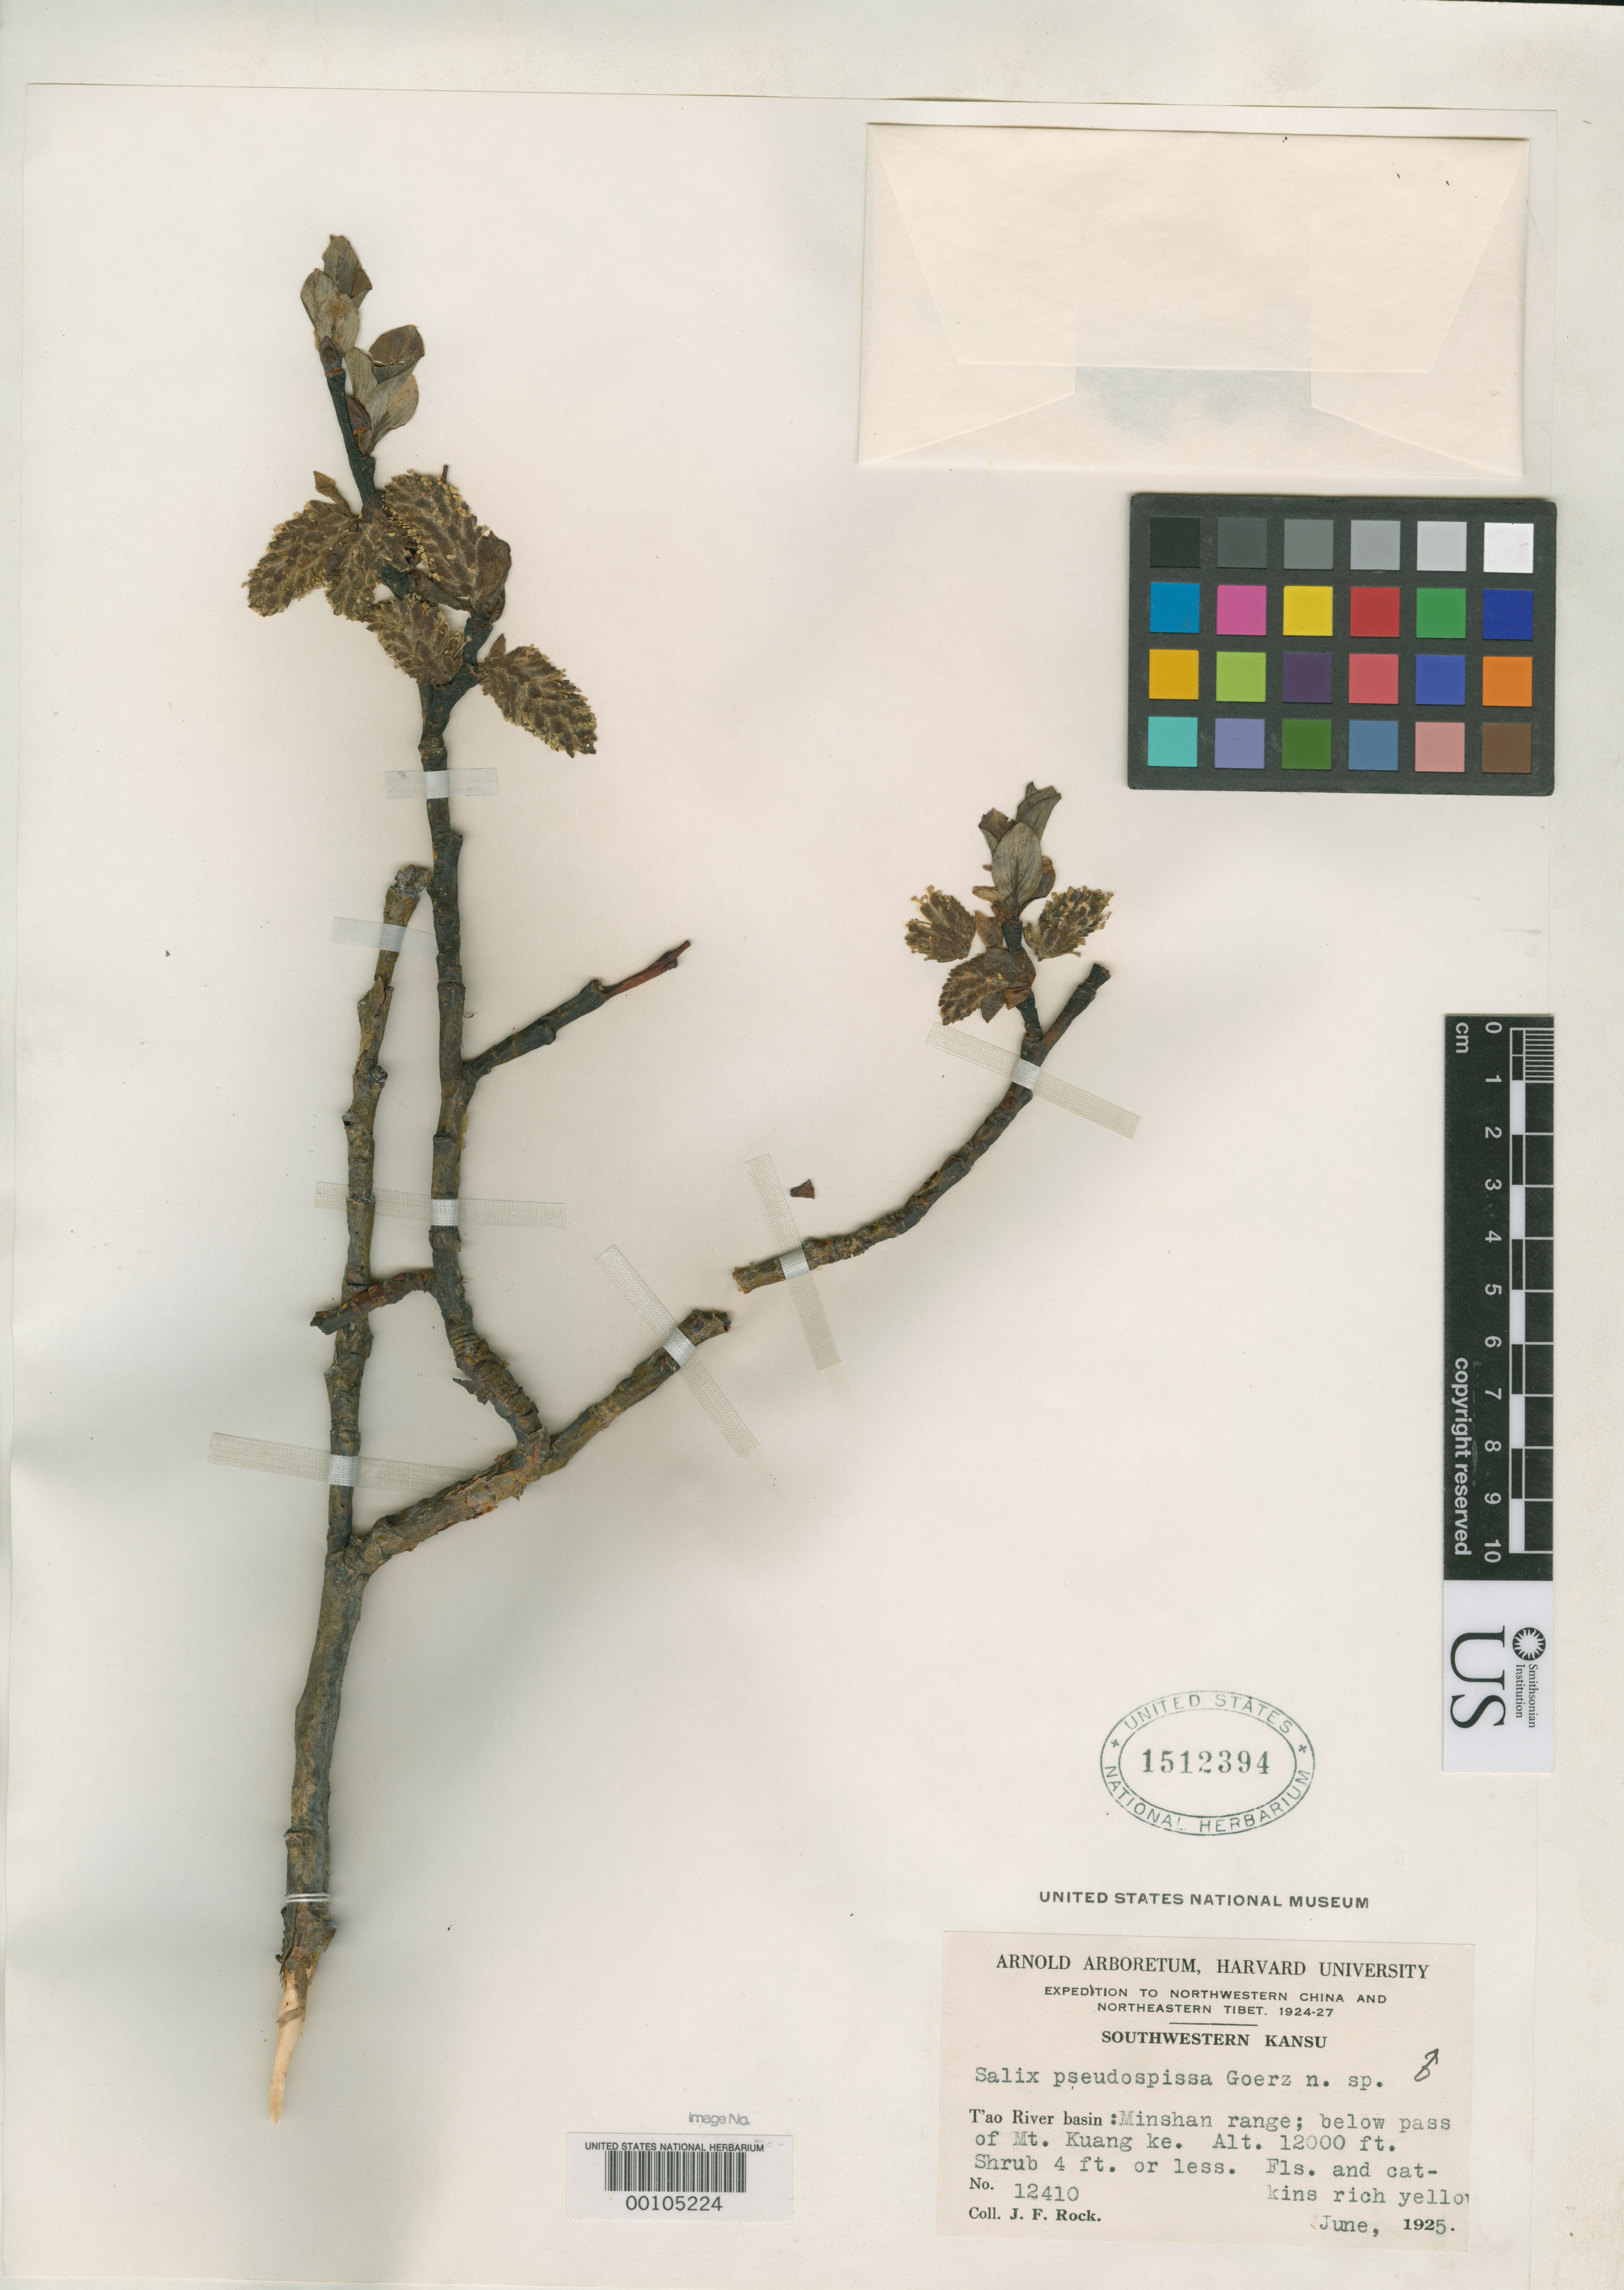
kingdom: Plantae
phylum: Tracheophyta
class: Magnoliopsida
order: Malpighiales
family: Salicaceae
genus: Salix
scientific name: Salix pseudospissa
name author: Goerz in Rehder & Kobuski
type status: Isosyntype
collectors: J. F. Rock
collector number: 12410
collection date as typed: Jun 1925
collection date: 1925-06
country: China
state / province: Gansu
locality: Southwestern Kansu. T'ao River basin: Minshan range; below pass of Mt. Kuang Ke.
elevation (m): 3658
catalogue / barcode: US 1512394